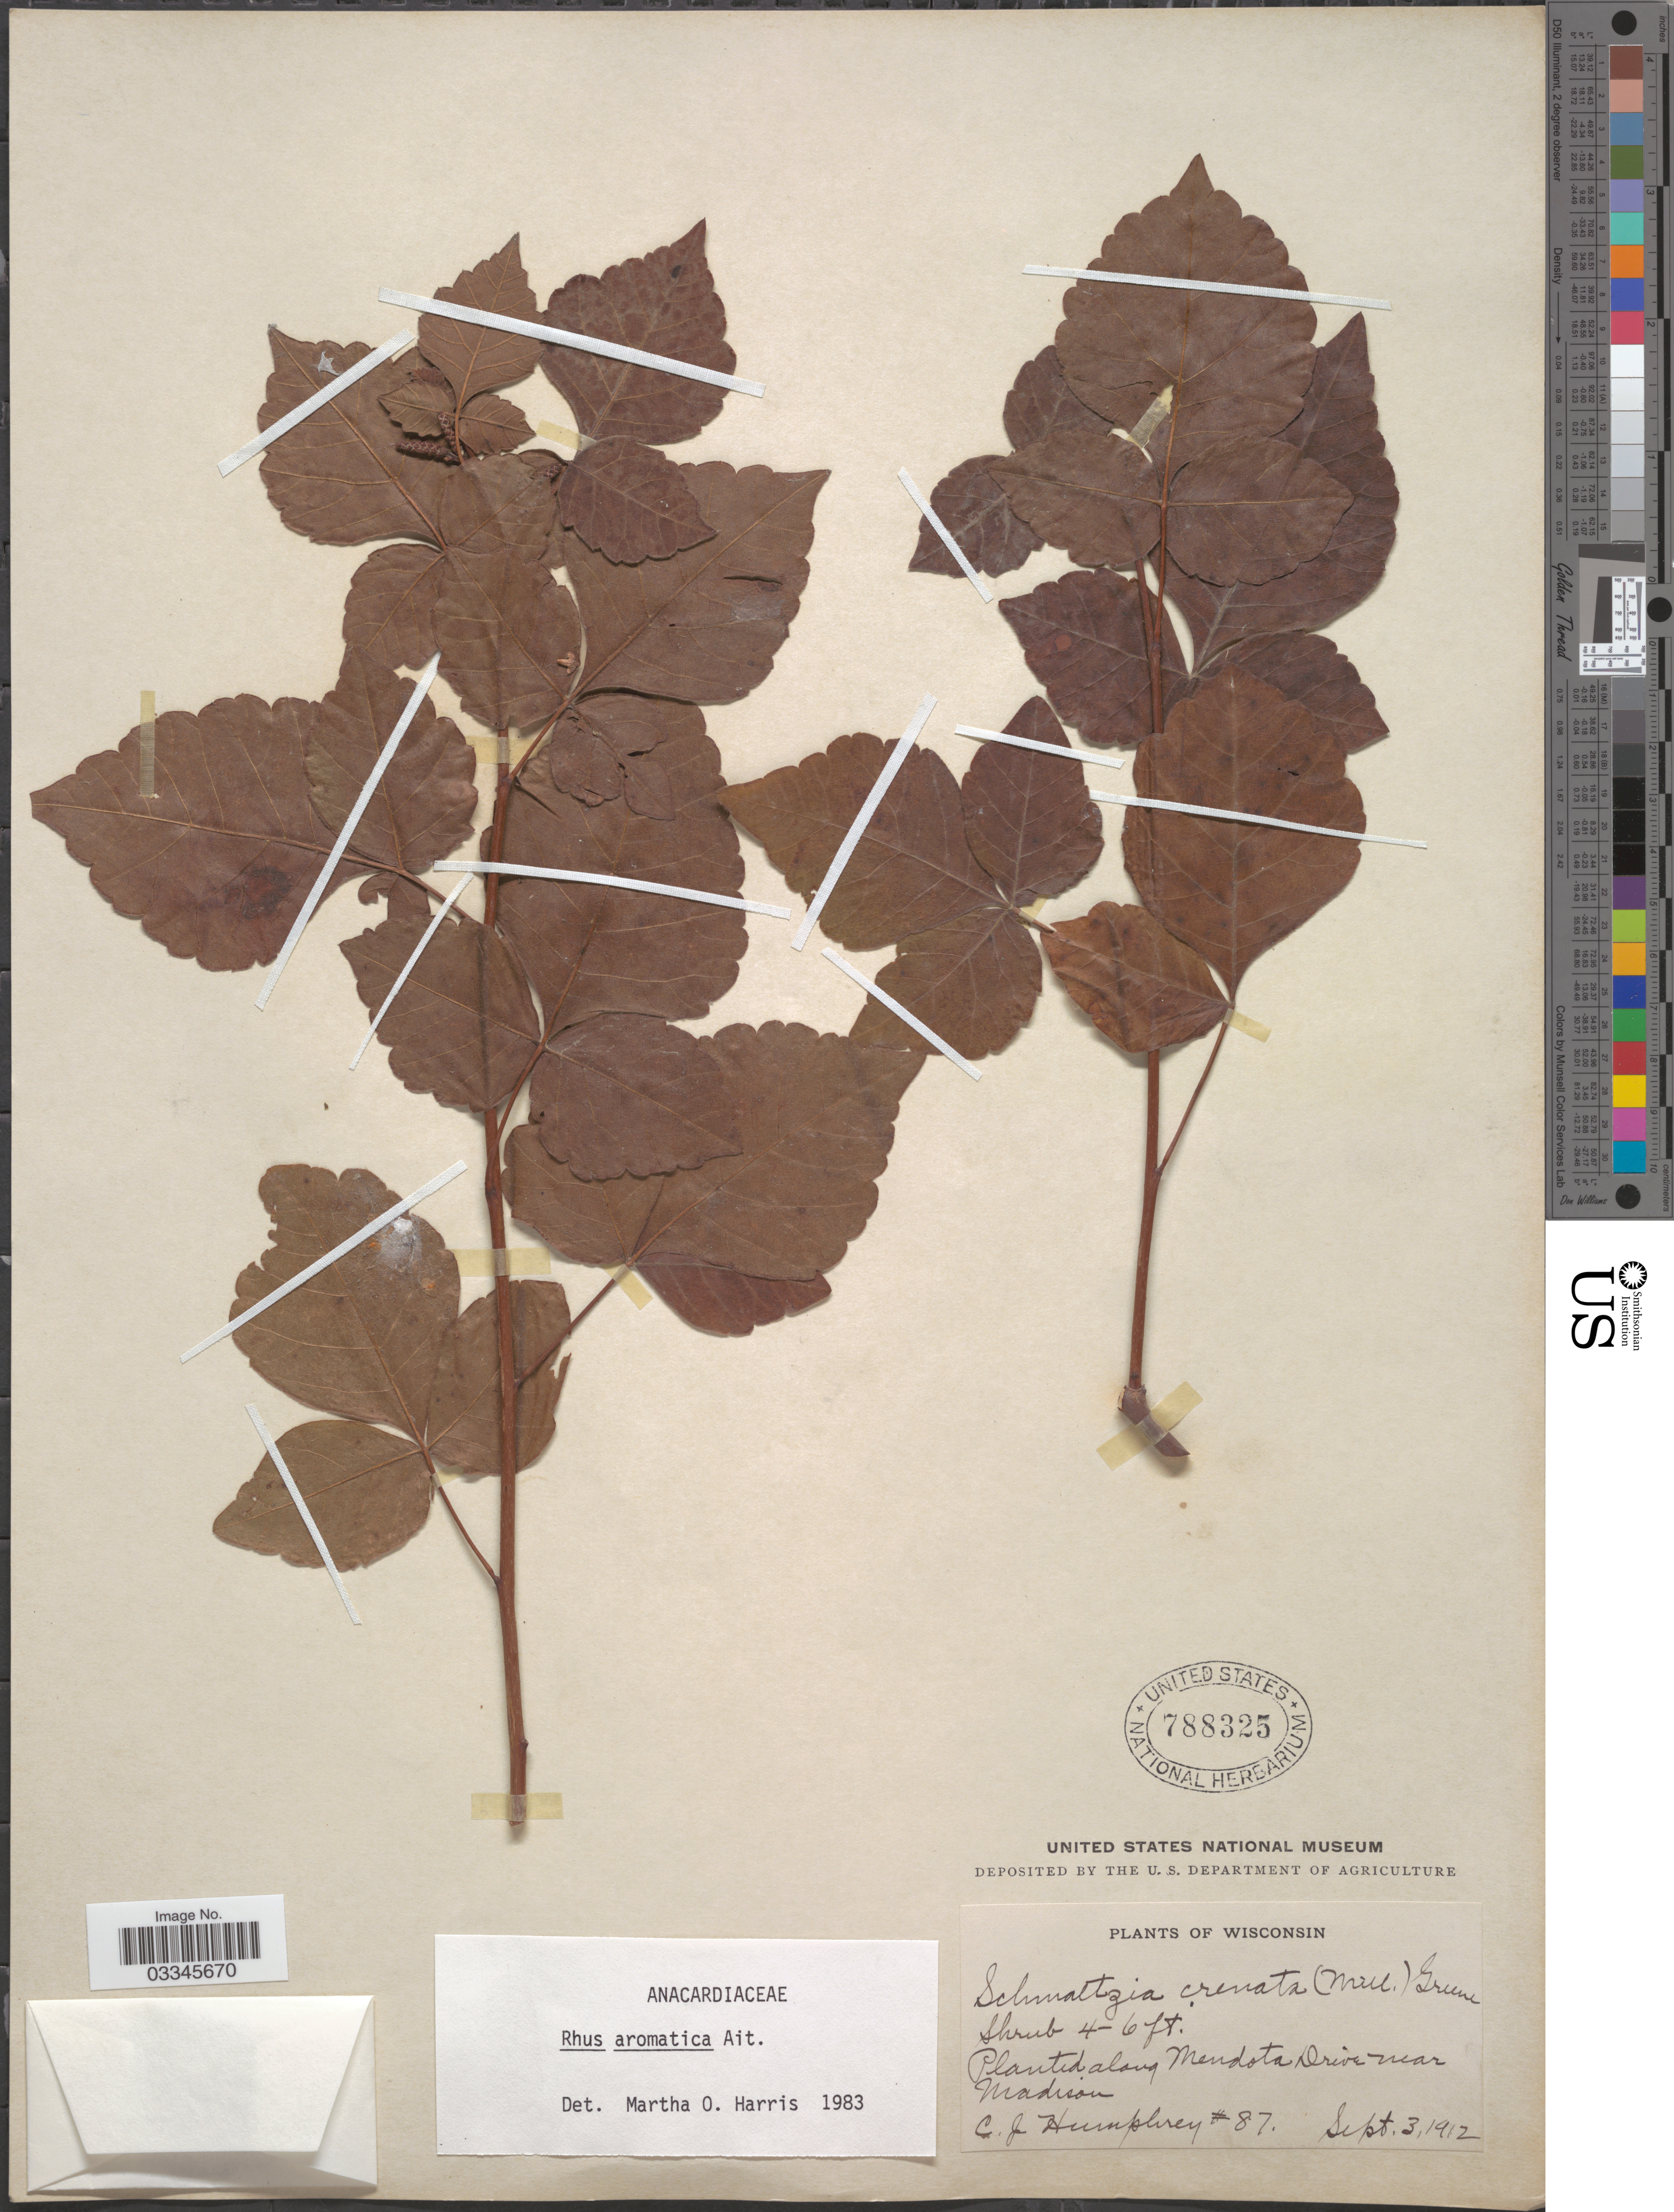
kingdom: Plantae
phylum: Tracheophyta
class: Magnoliopsida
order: Sapindales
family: Anacardiaceae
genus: Rhus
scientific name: Rhus aromatica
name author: Aiton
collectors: C. Humphrey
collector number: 87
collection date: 1912-09-03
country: United States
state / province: Wisconsin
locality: Along Mendota Drive near Madison.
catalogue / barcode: US 788325